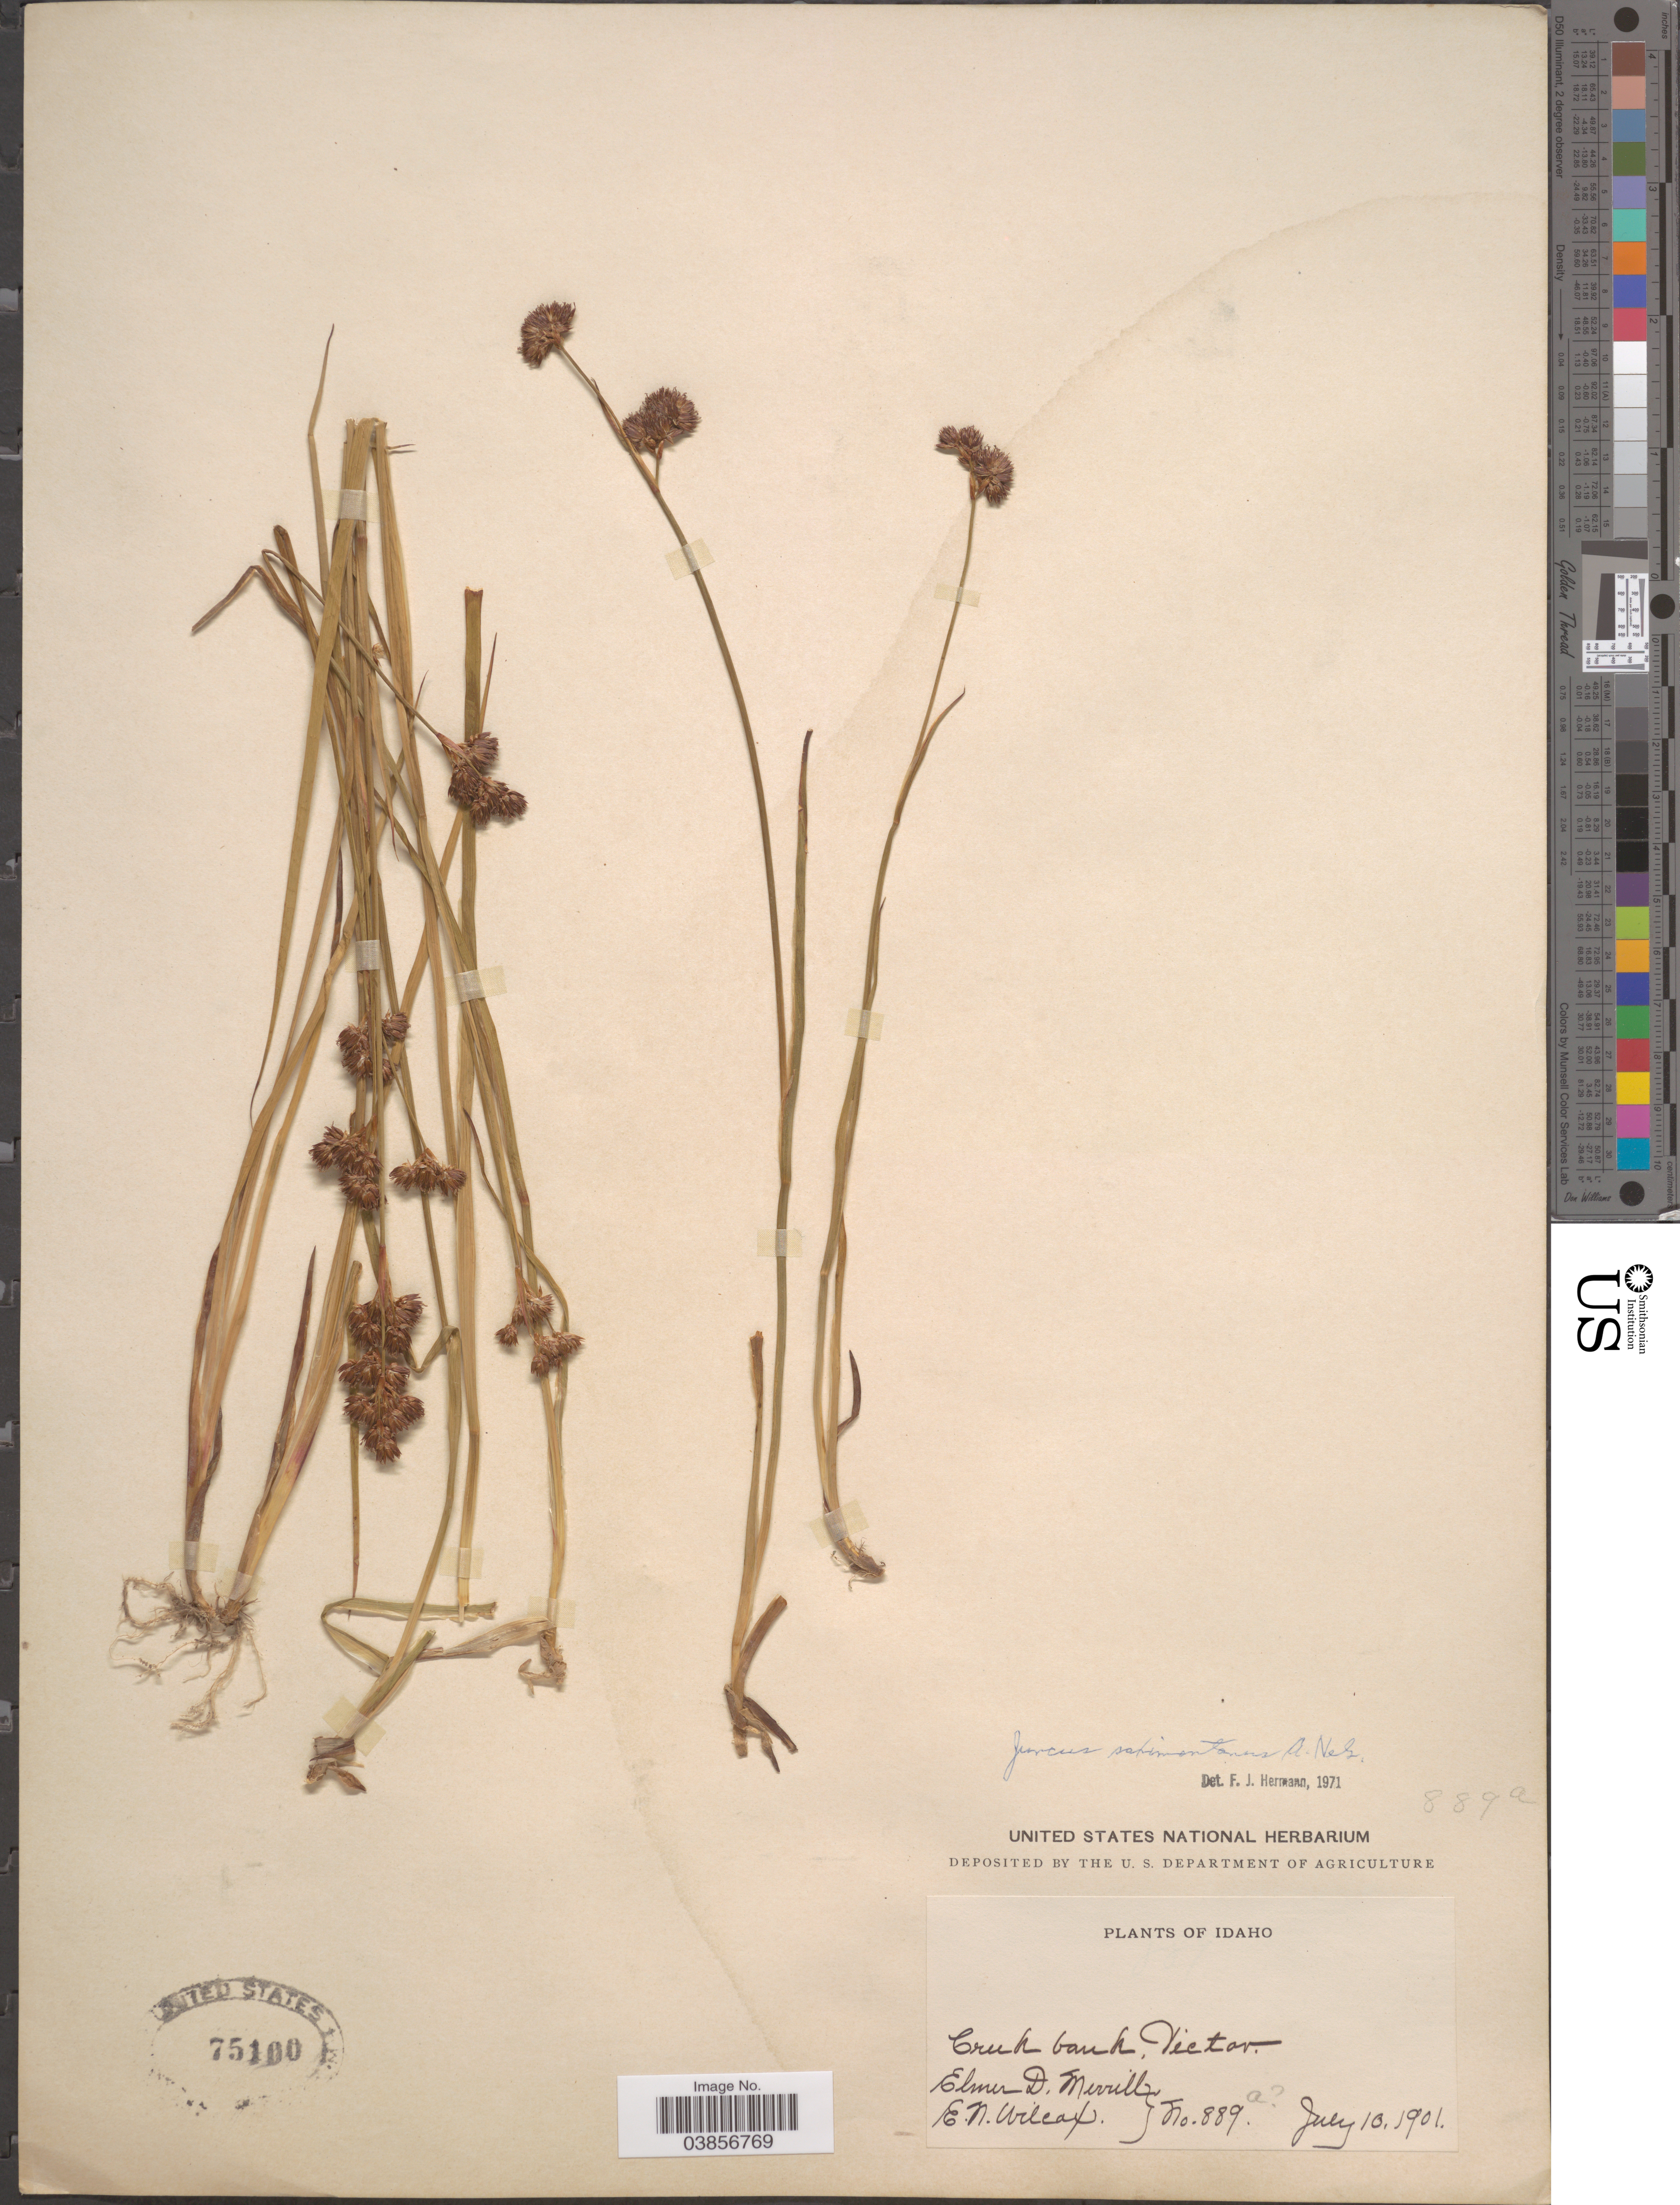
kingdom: Plantae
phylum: Tracheophyta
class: Liliopsida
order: Poales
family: Juncaceae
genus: Juncus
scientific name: Juncus saximontanus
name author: A. Nelson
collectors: E. D. Merrill & E. Wilcox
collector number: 889a ?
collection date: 1901-07-10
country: United States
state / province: Idaho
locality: Creek bank, Victor.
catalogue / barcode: US 75100